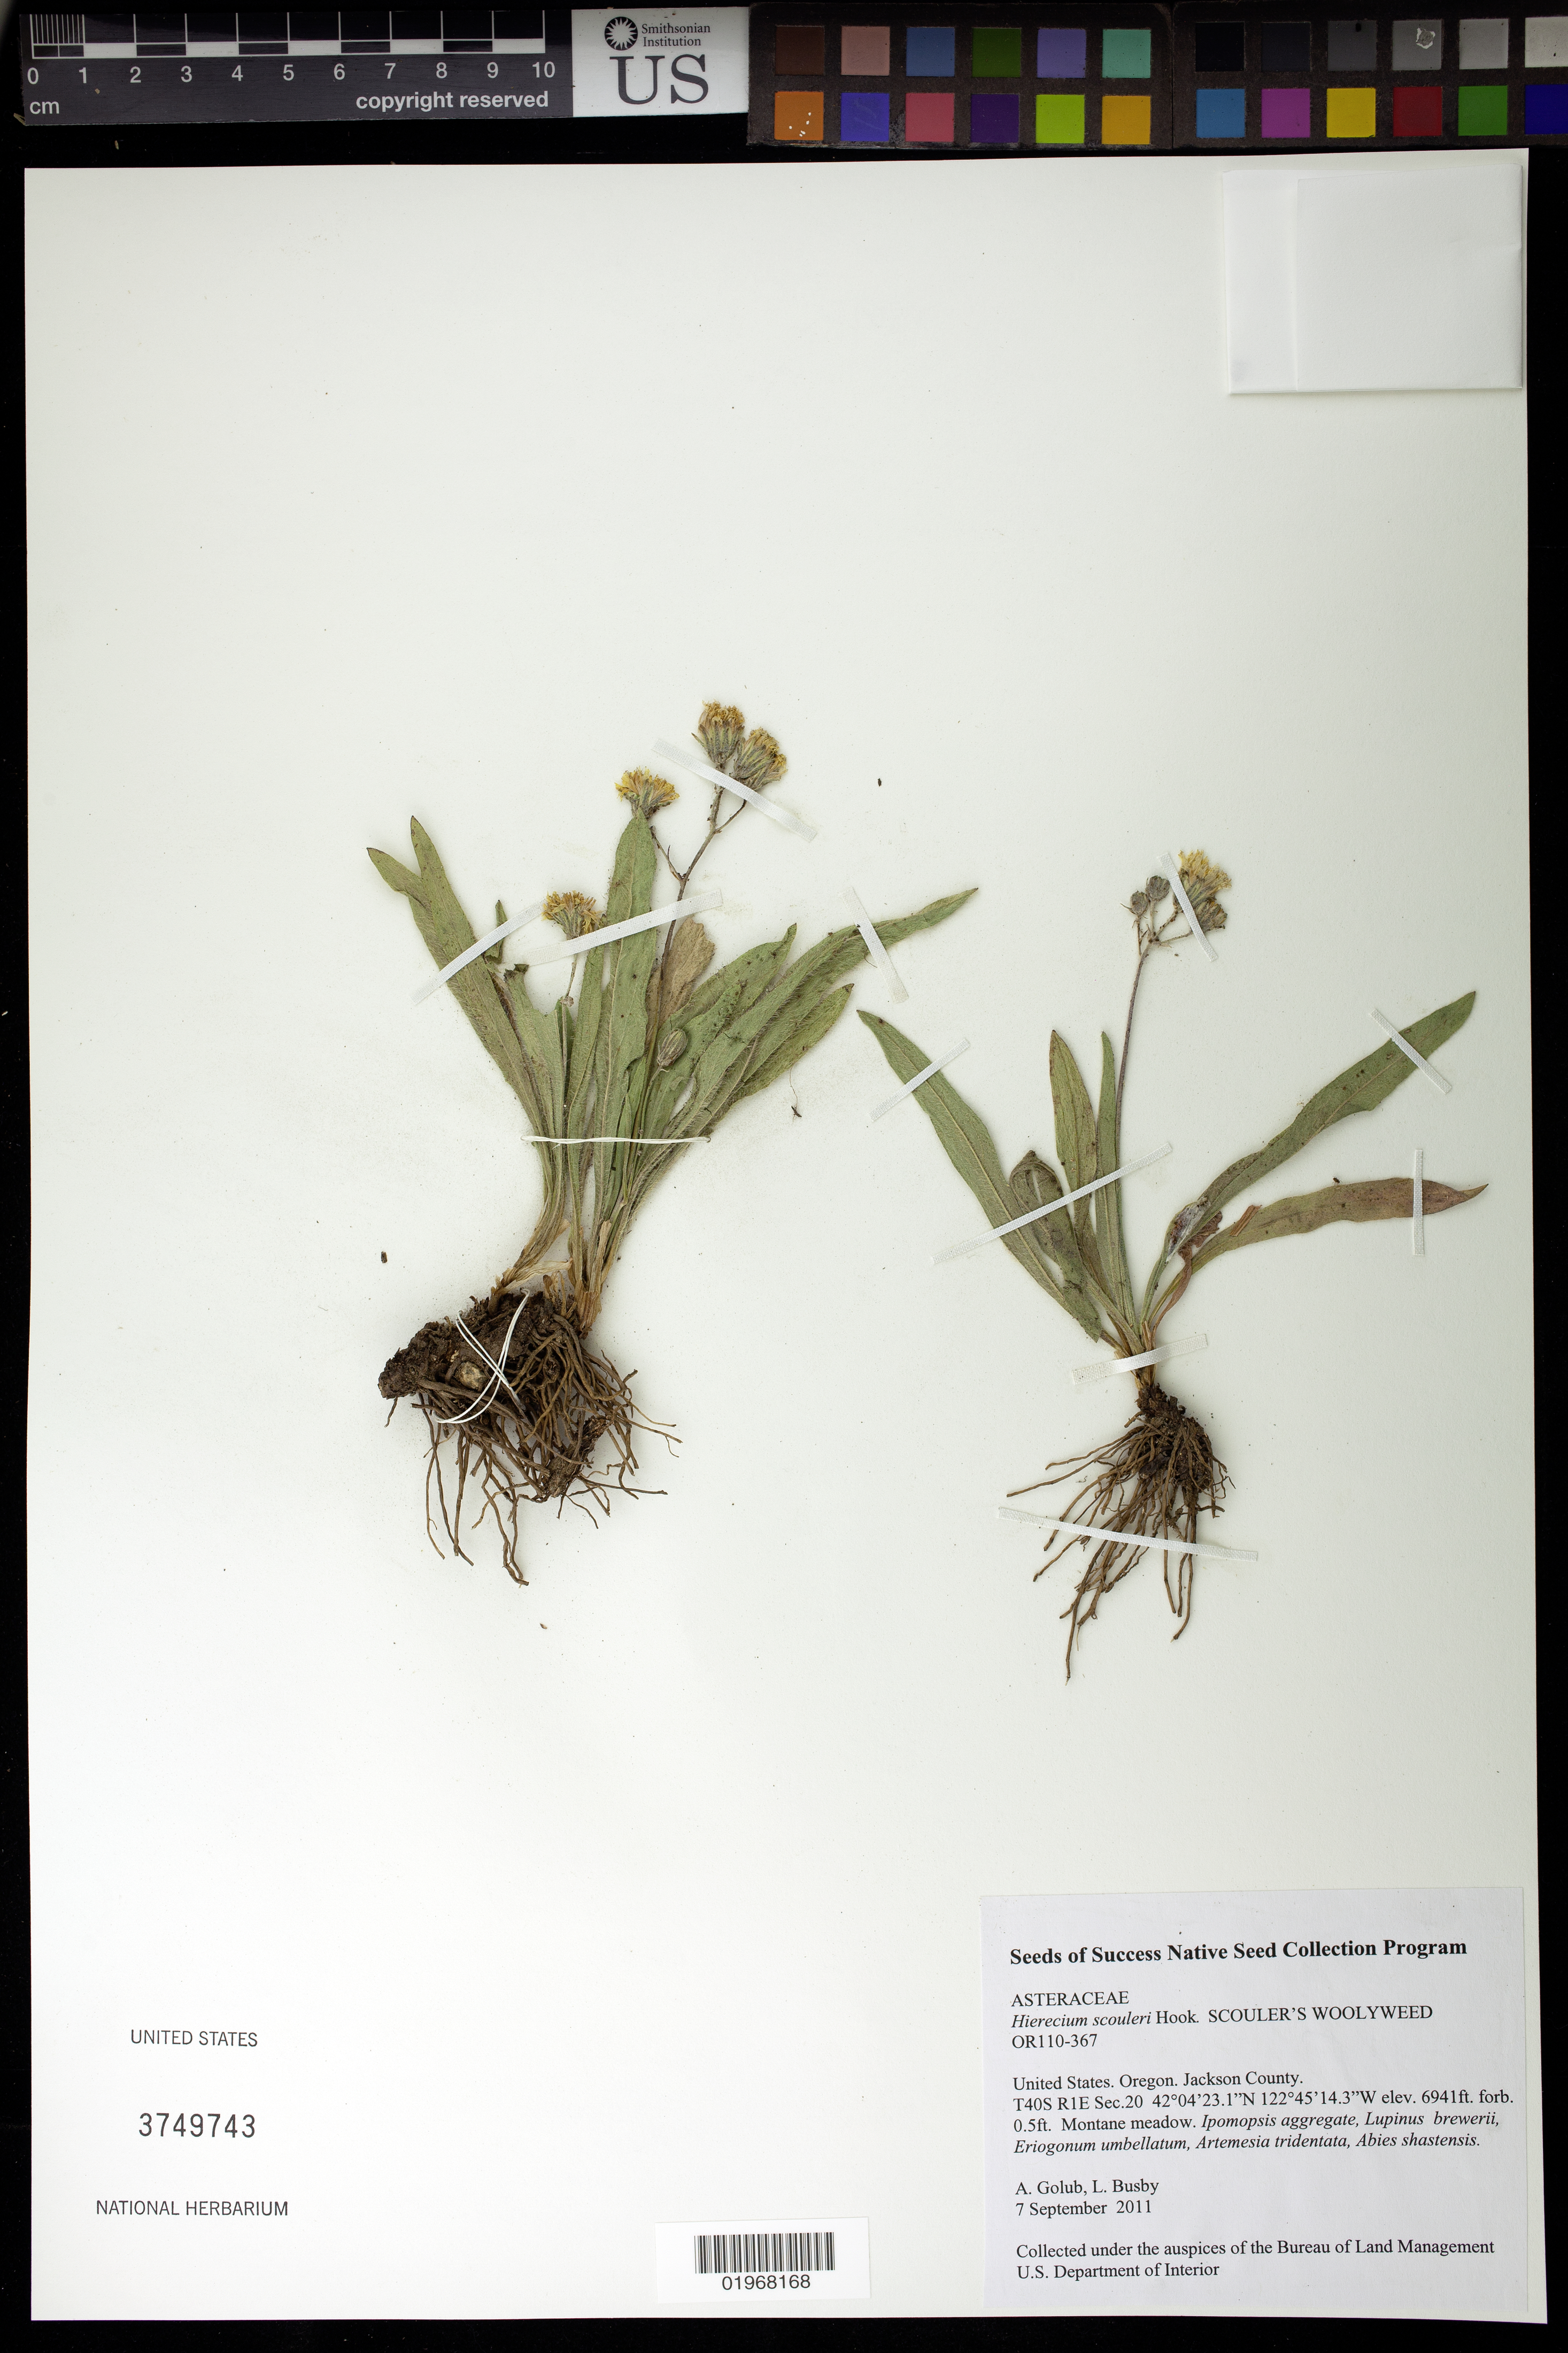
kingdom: Plantae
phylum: Tracheophyta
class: Magnoliopsida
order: Asterales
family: Asteraceae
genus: Hieracium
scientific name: Hieracium scouleri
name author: Hook.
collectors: A. Golub & L. Busby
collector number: OR110-367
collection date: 2011-09-07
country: United States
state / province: Oregon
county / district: Jackson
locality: T40S R1E Sec 20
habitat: Montane meadow. With Ipomopsis aggregate, Lupinus brewerii, Abies shastensis, ect.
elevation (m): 2116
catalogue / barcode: US 3749743